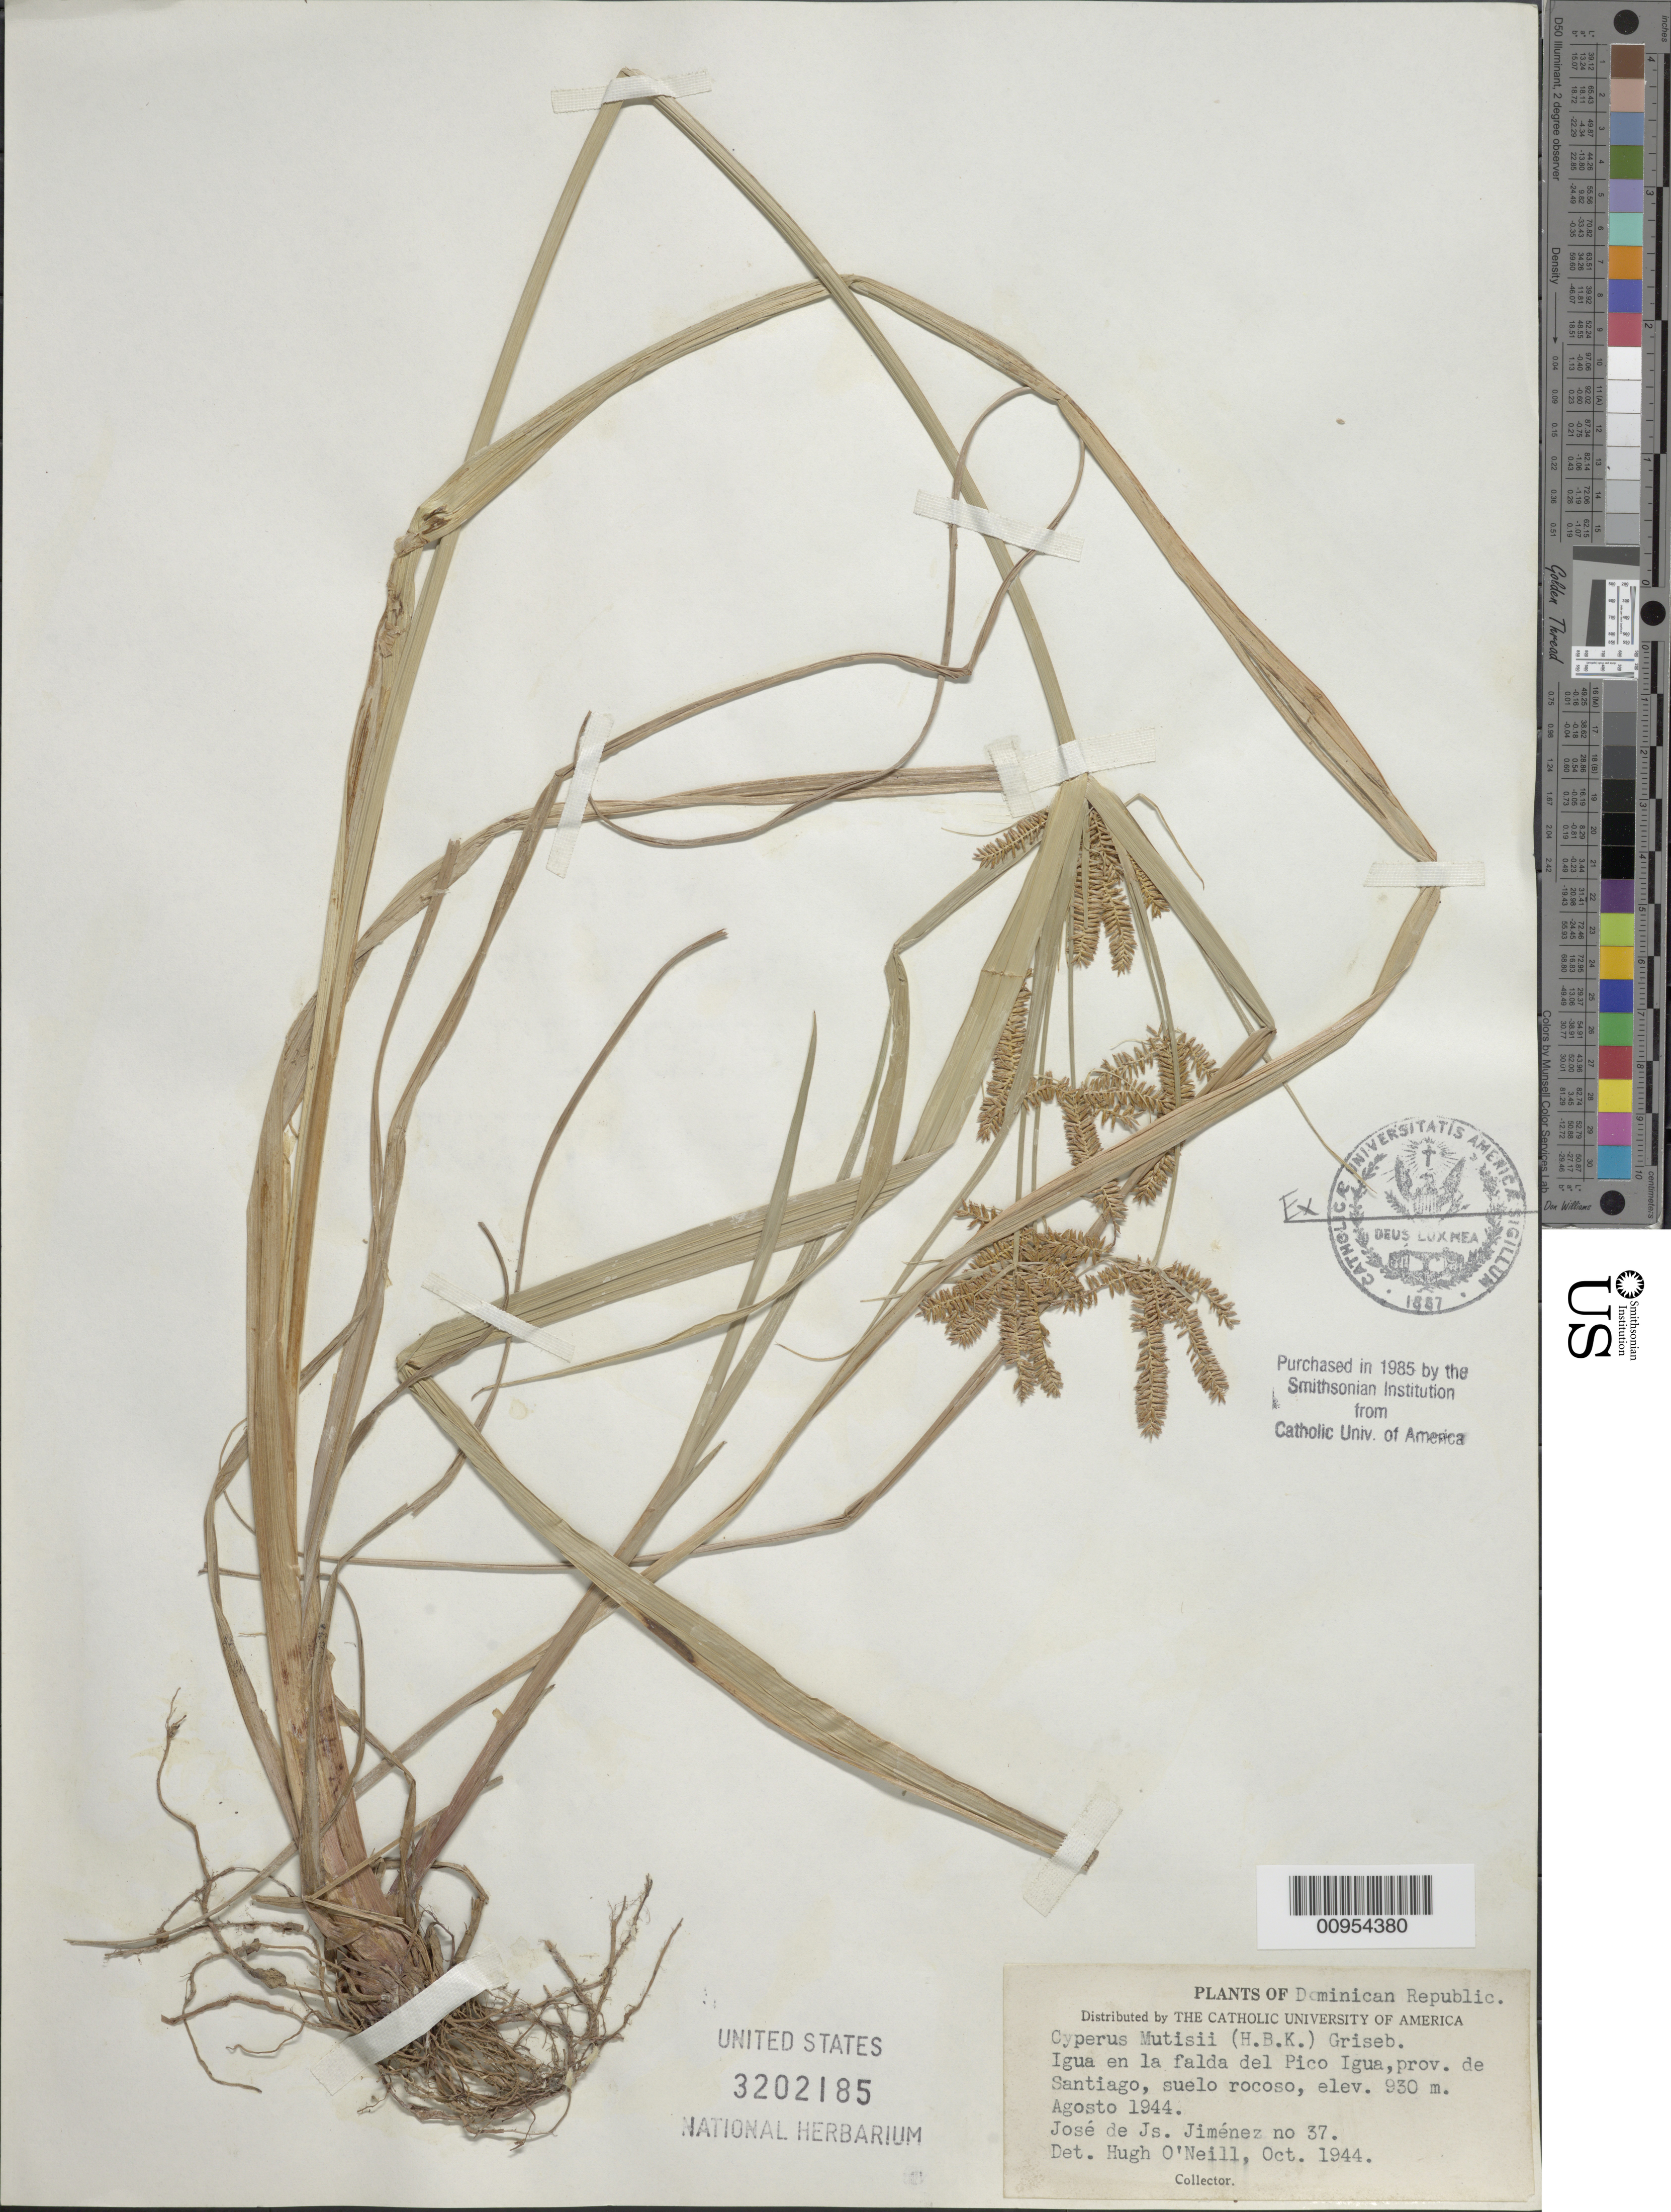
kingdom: Plantae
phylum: Tracheophyta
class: Liliopsida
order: Poales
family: Cyperaceae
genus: Cyperus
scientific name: Cyperus mutisii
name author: (Kunth) Andersson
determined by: O'Neill, Hugh T.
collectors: J. J. Jiménez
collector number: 37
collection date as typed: Aug 1944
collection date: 1944-08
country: Dominican Republic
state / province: Santiago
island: Hispaniola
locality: Igua en la falda del Pico Igua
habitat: Suelo rocoso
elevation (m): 930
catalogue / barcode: US 3202185